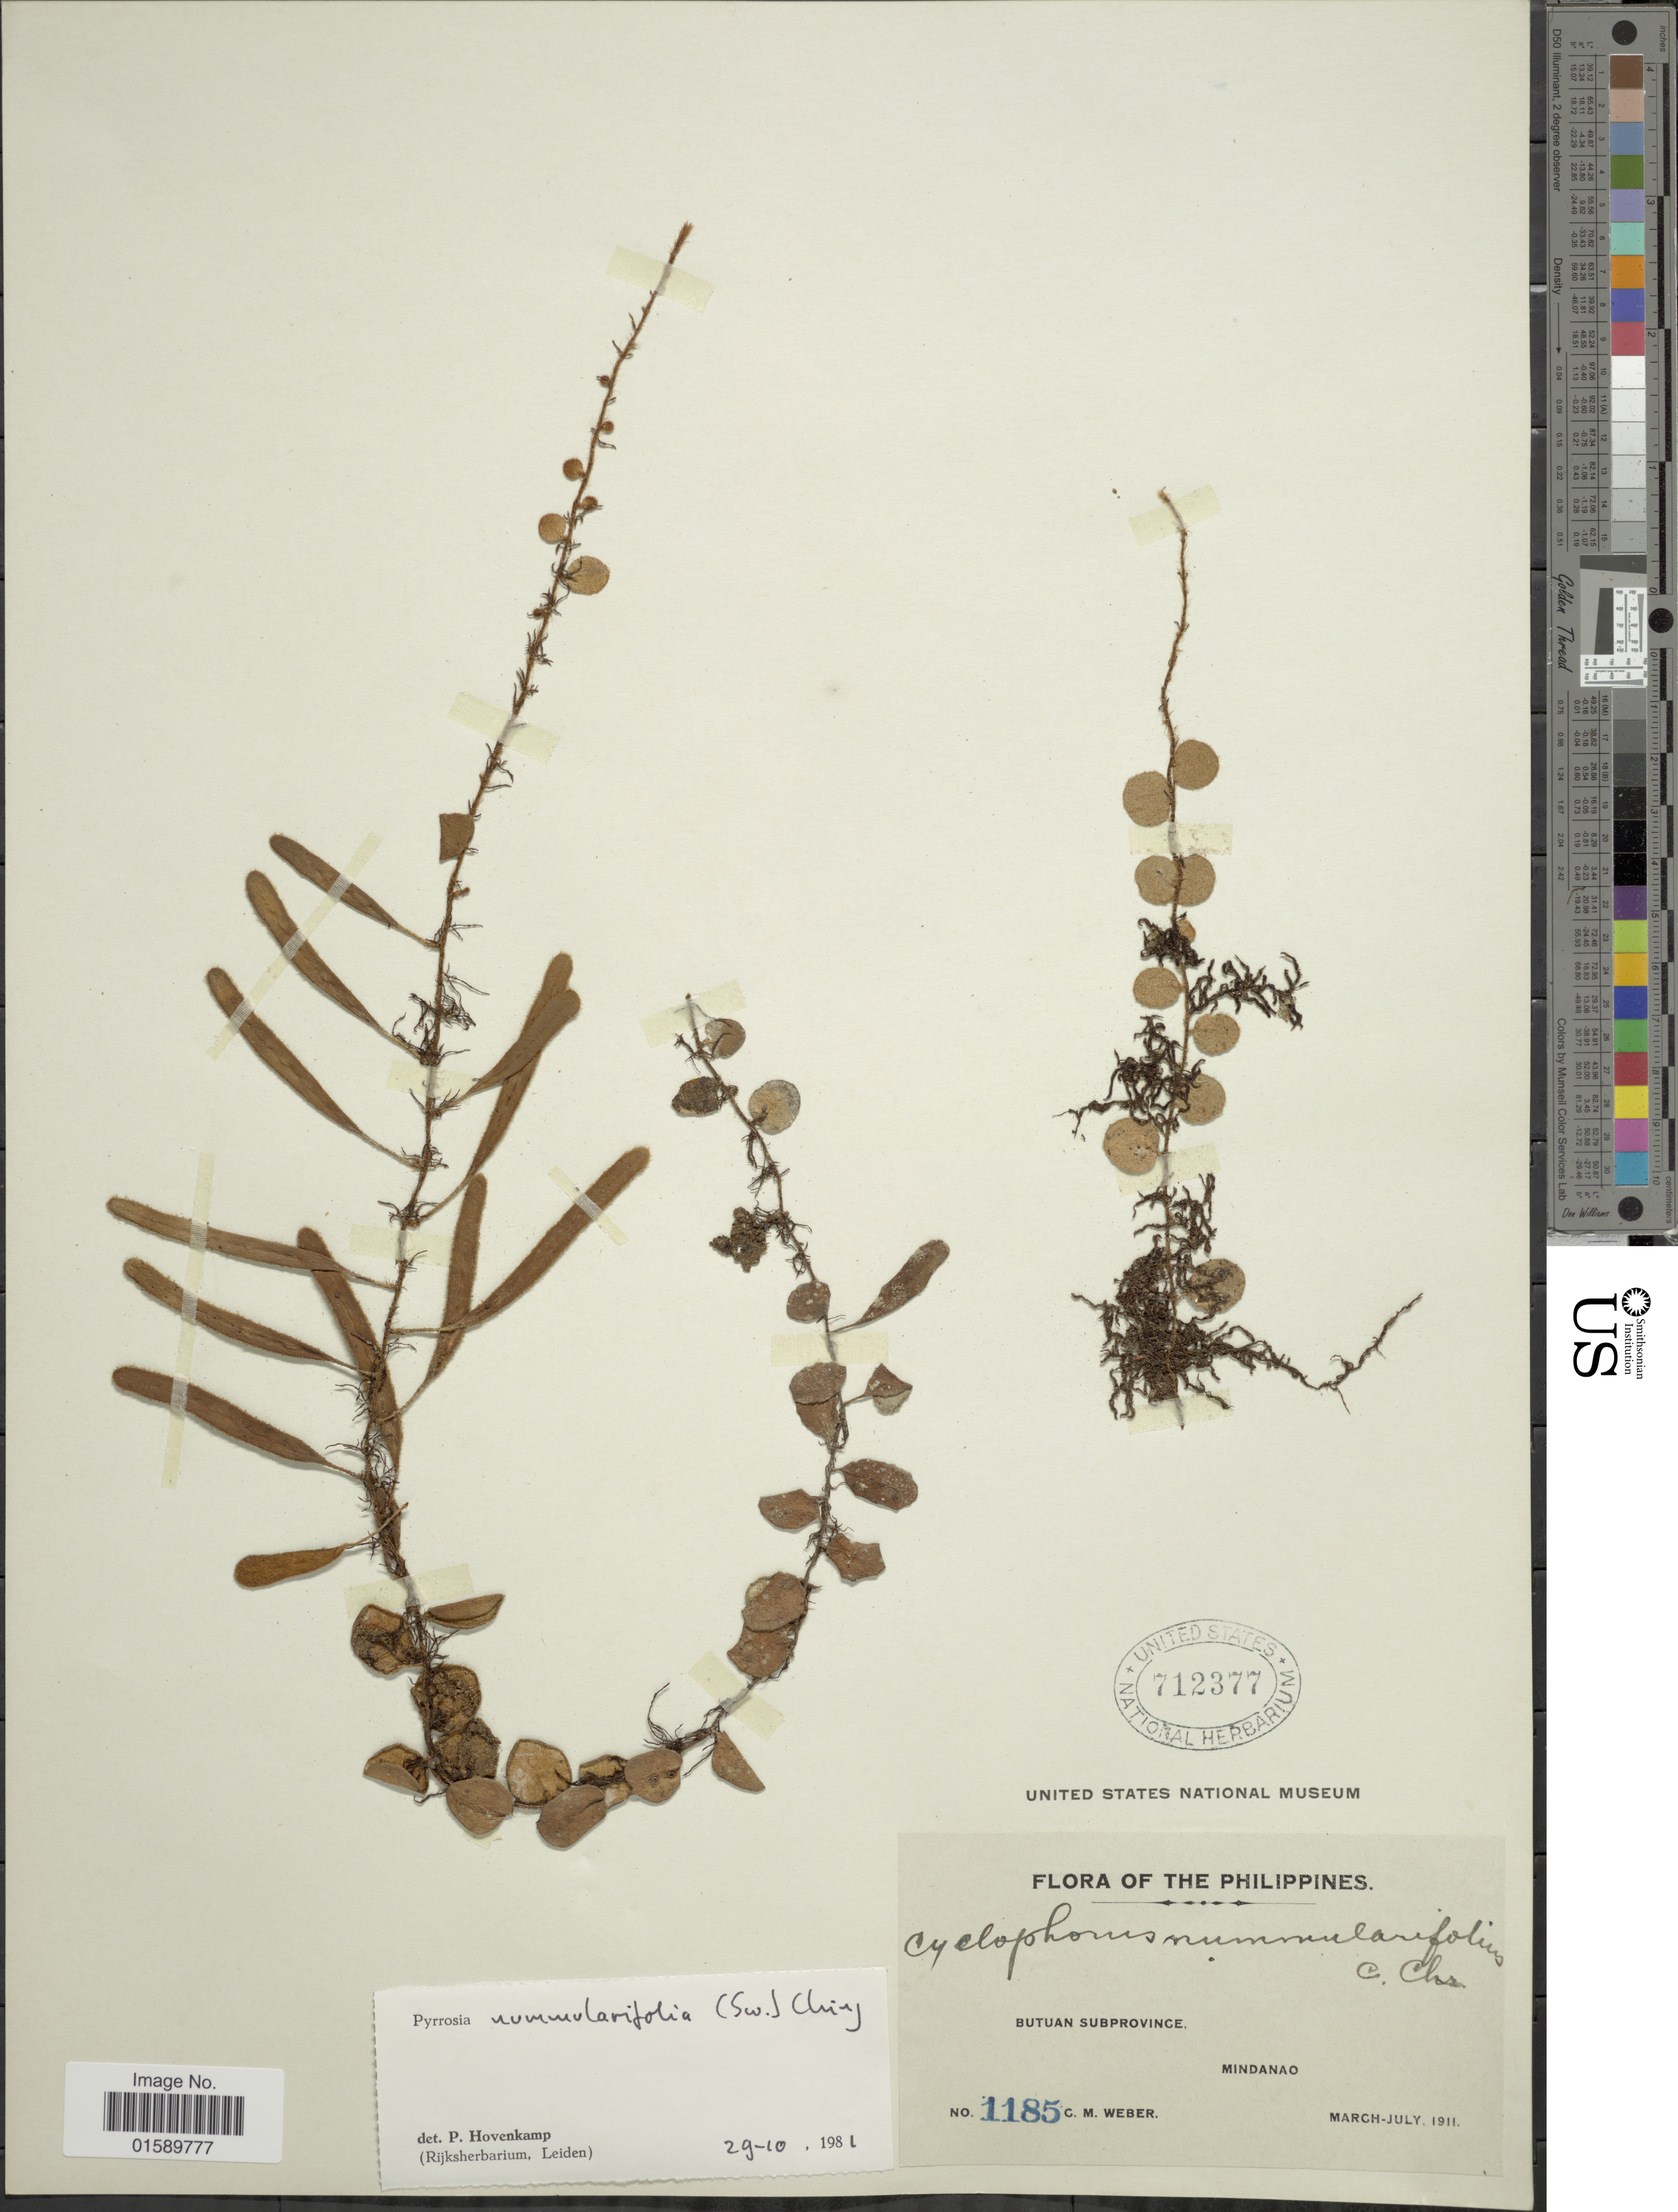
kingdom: Plantae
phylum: Tracheophyta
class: Polypodiopsida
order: Polypodiales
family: Polypodiaceae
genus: Pyrrosia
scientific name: Pyrrosia nummularifolia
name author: (Sw.) Ching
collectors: C. M. Weber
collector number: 1185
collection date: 1911-03/1911-07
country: Philippines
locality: Butuan Subprovince, Mindanao.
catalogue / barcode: US 712377